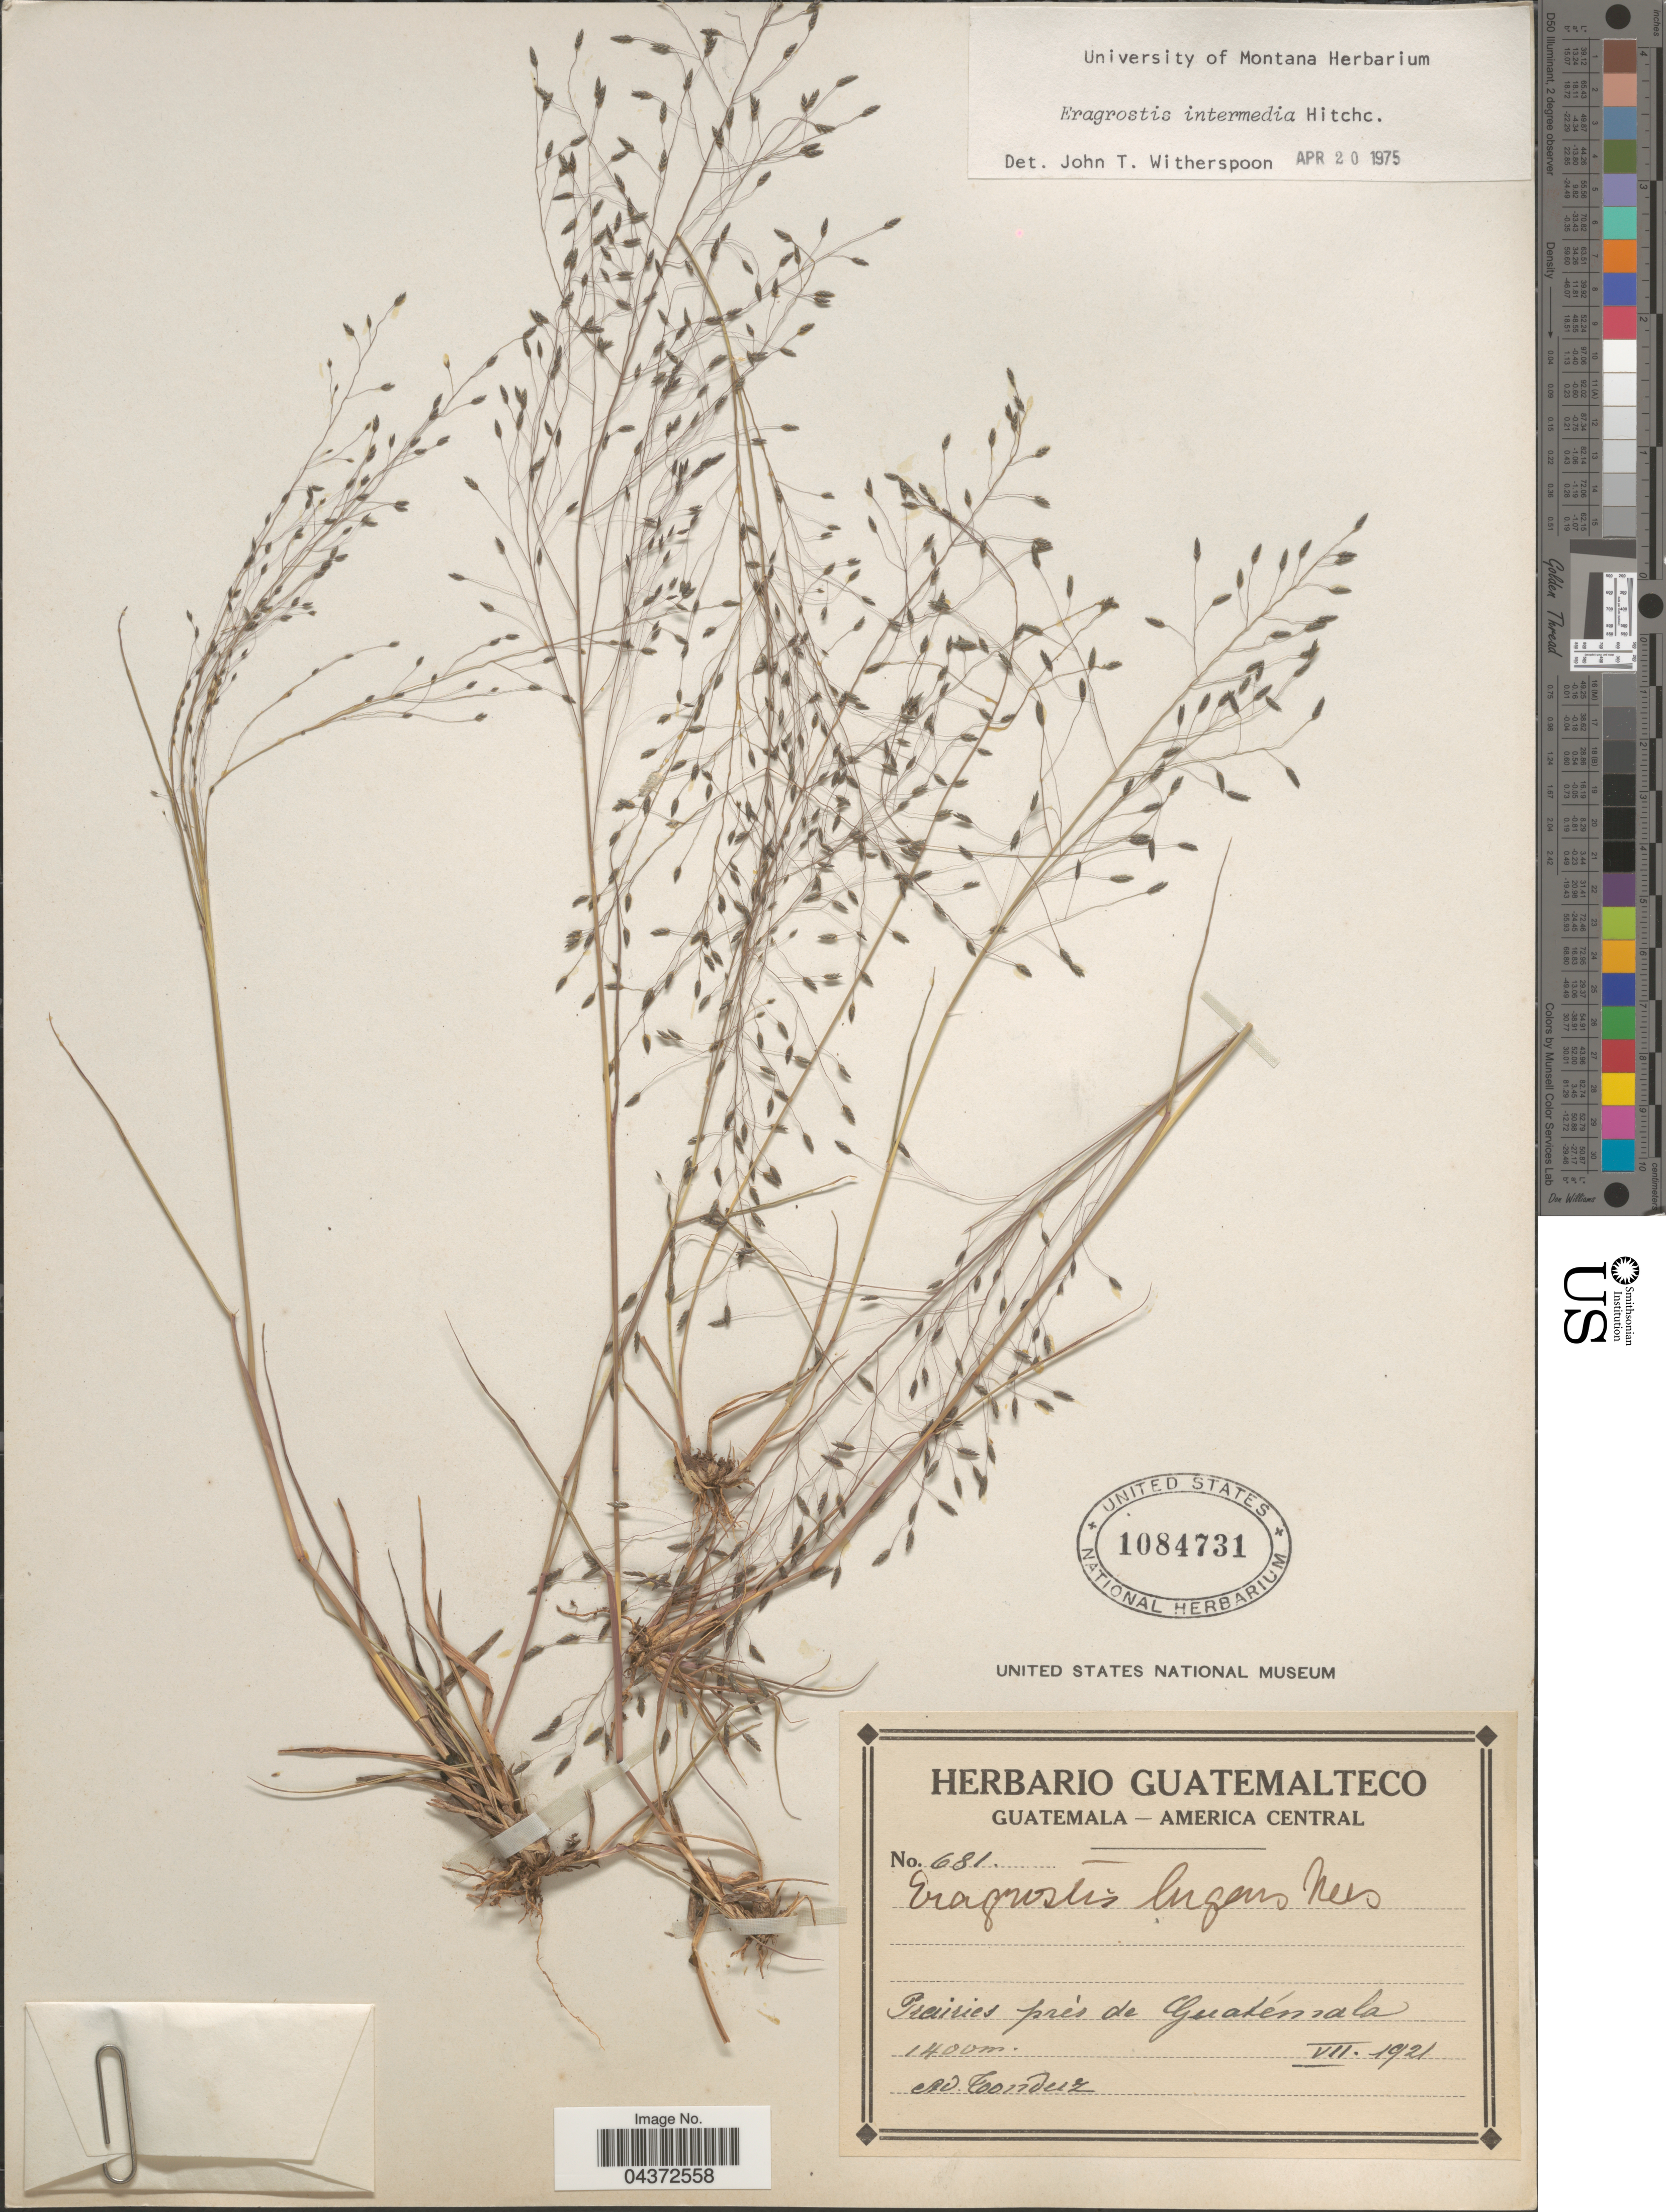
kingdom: Plantae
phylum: Tracheophyta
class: Liliopsida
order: Poales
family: Poaceae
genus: Eragrostis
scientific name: Eragrostis intermedia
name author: Hitchc.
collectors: A. Tonduz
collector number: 681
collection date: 1921-07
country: Guatemala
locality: Prairies prés de Guatémala.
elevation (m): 1400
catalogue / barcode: US 1084731